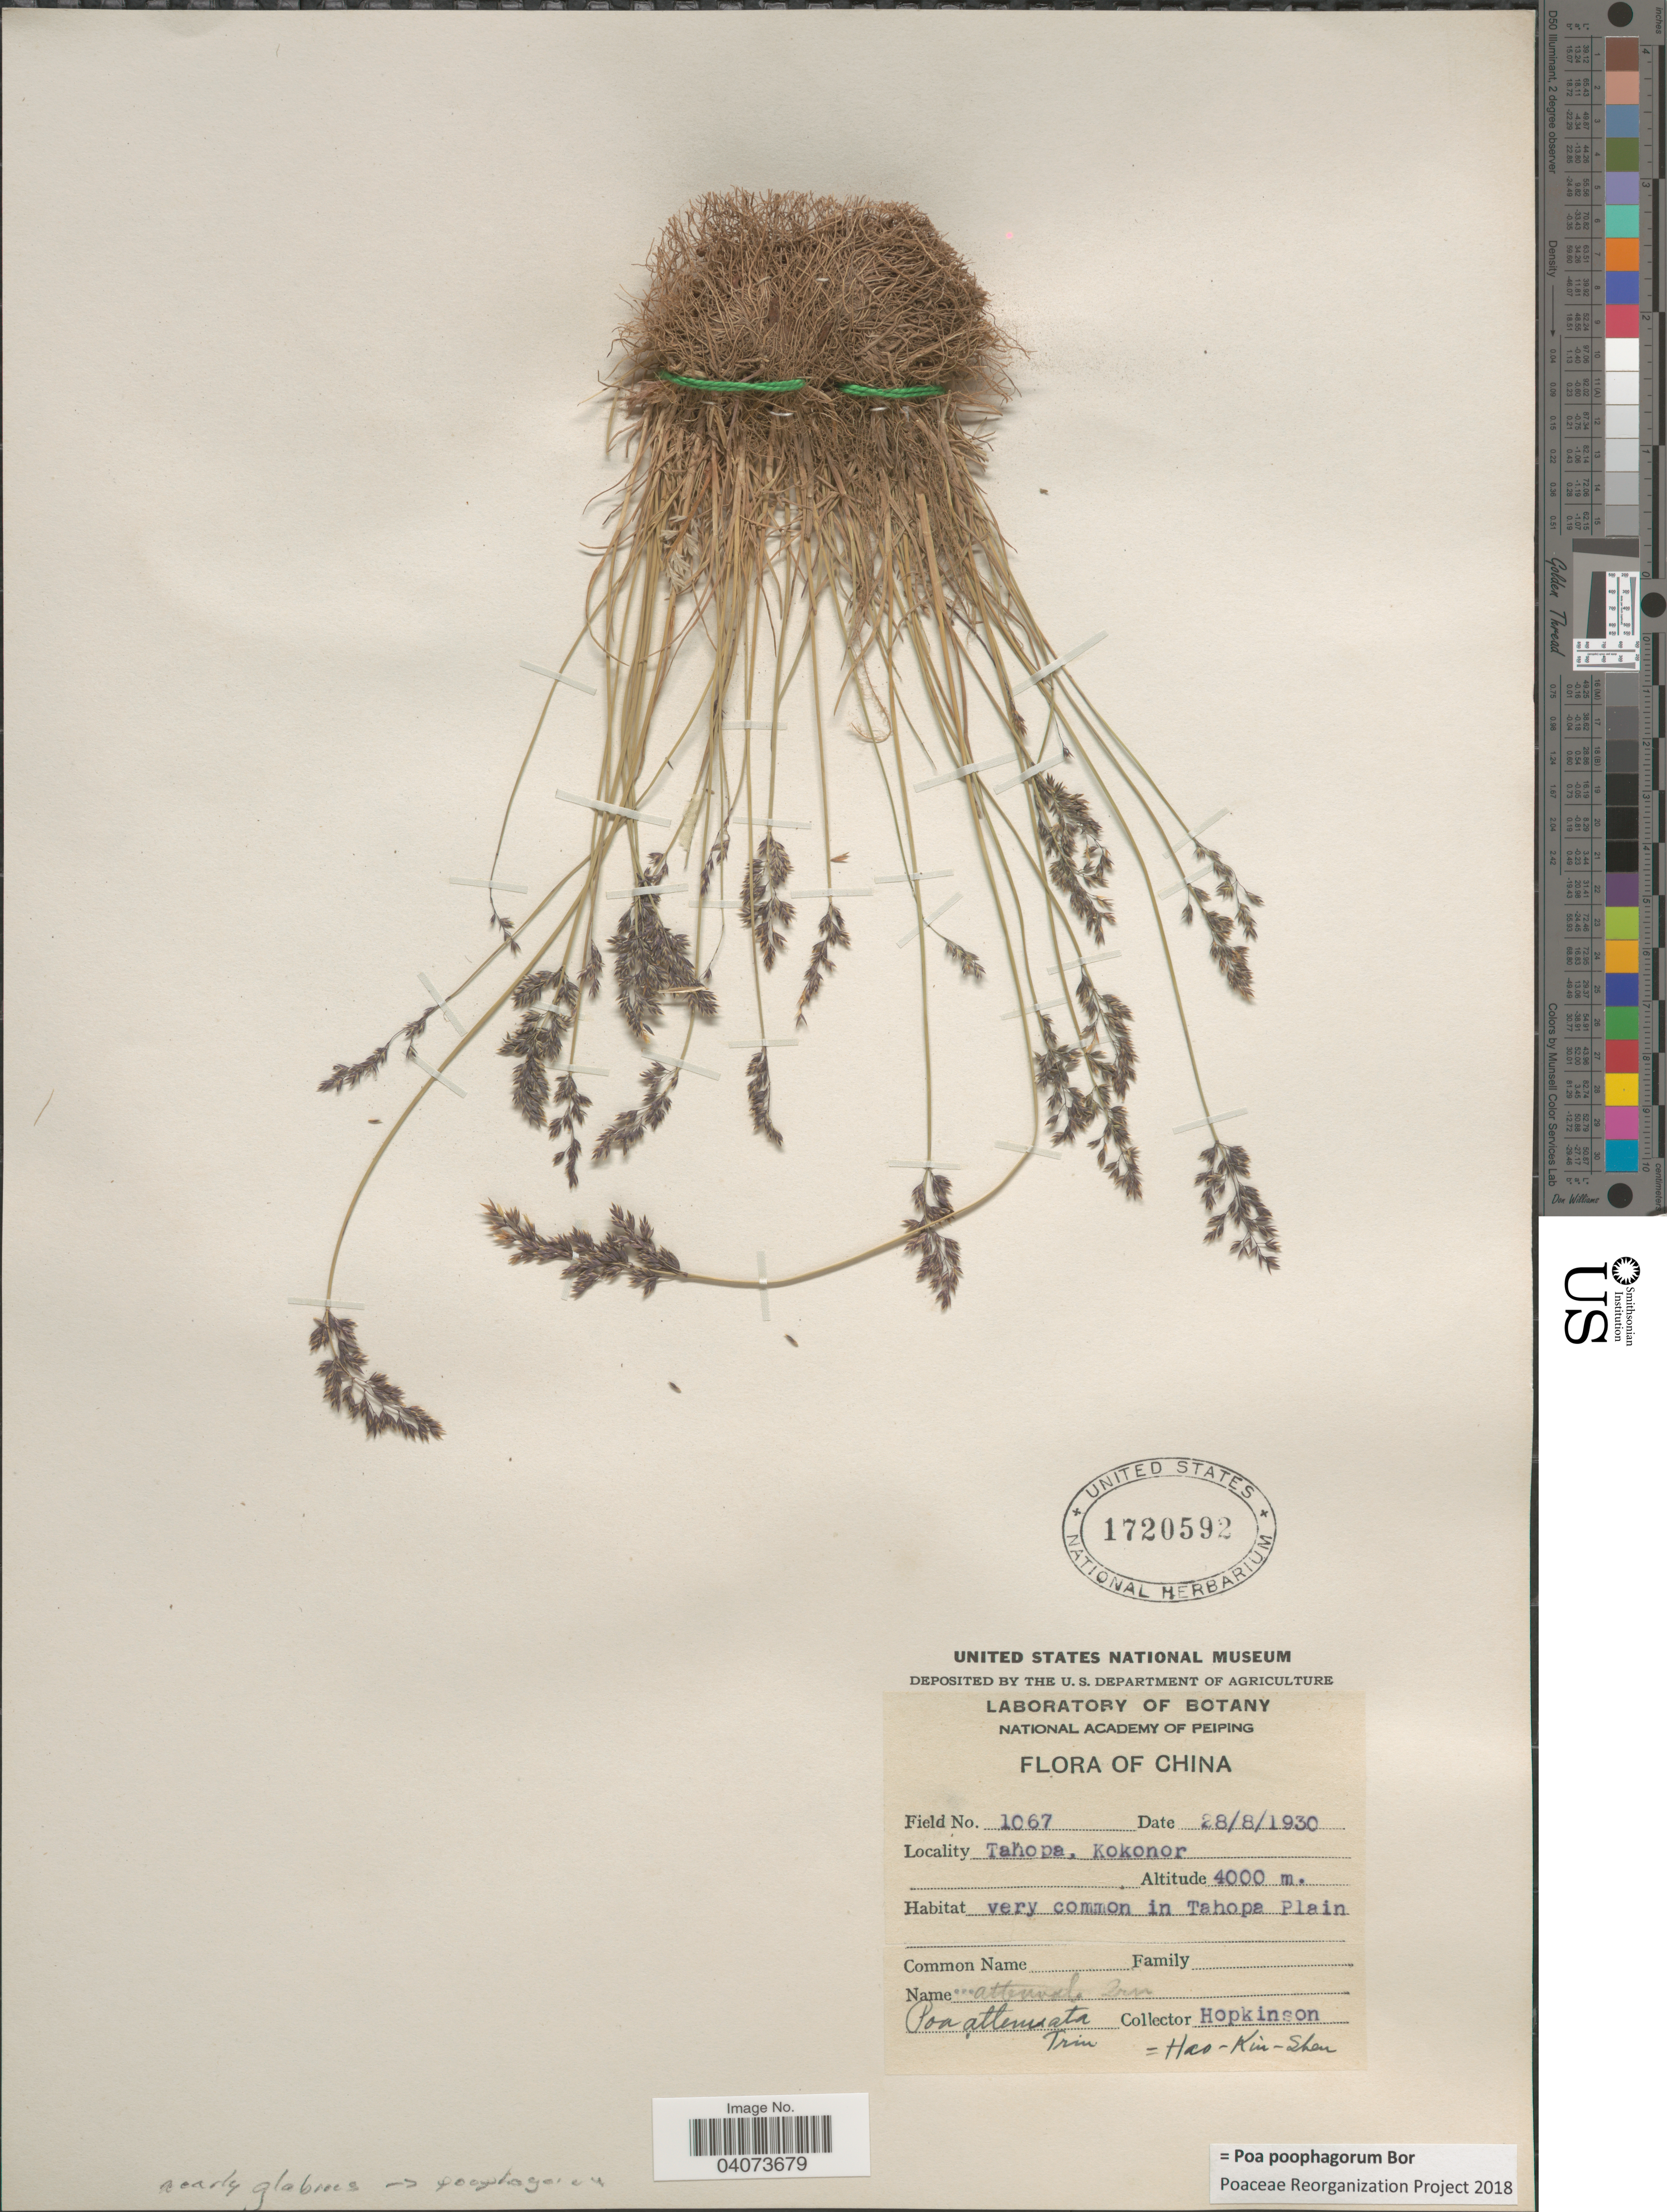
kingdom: Plantae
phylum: Tracheophyta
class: Liliopsida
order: Poales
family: Poaceae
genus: Poa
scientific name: Poa poophagorum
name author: Bor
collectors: -. Hopkinson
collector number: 1067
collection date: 1930-08-28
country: China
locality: Tahopa, Kokonor. Very common in Tahopa Plain.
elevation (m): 4000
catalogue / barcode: US 1720592